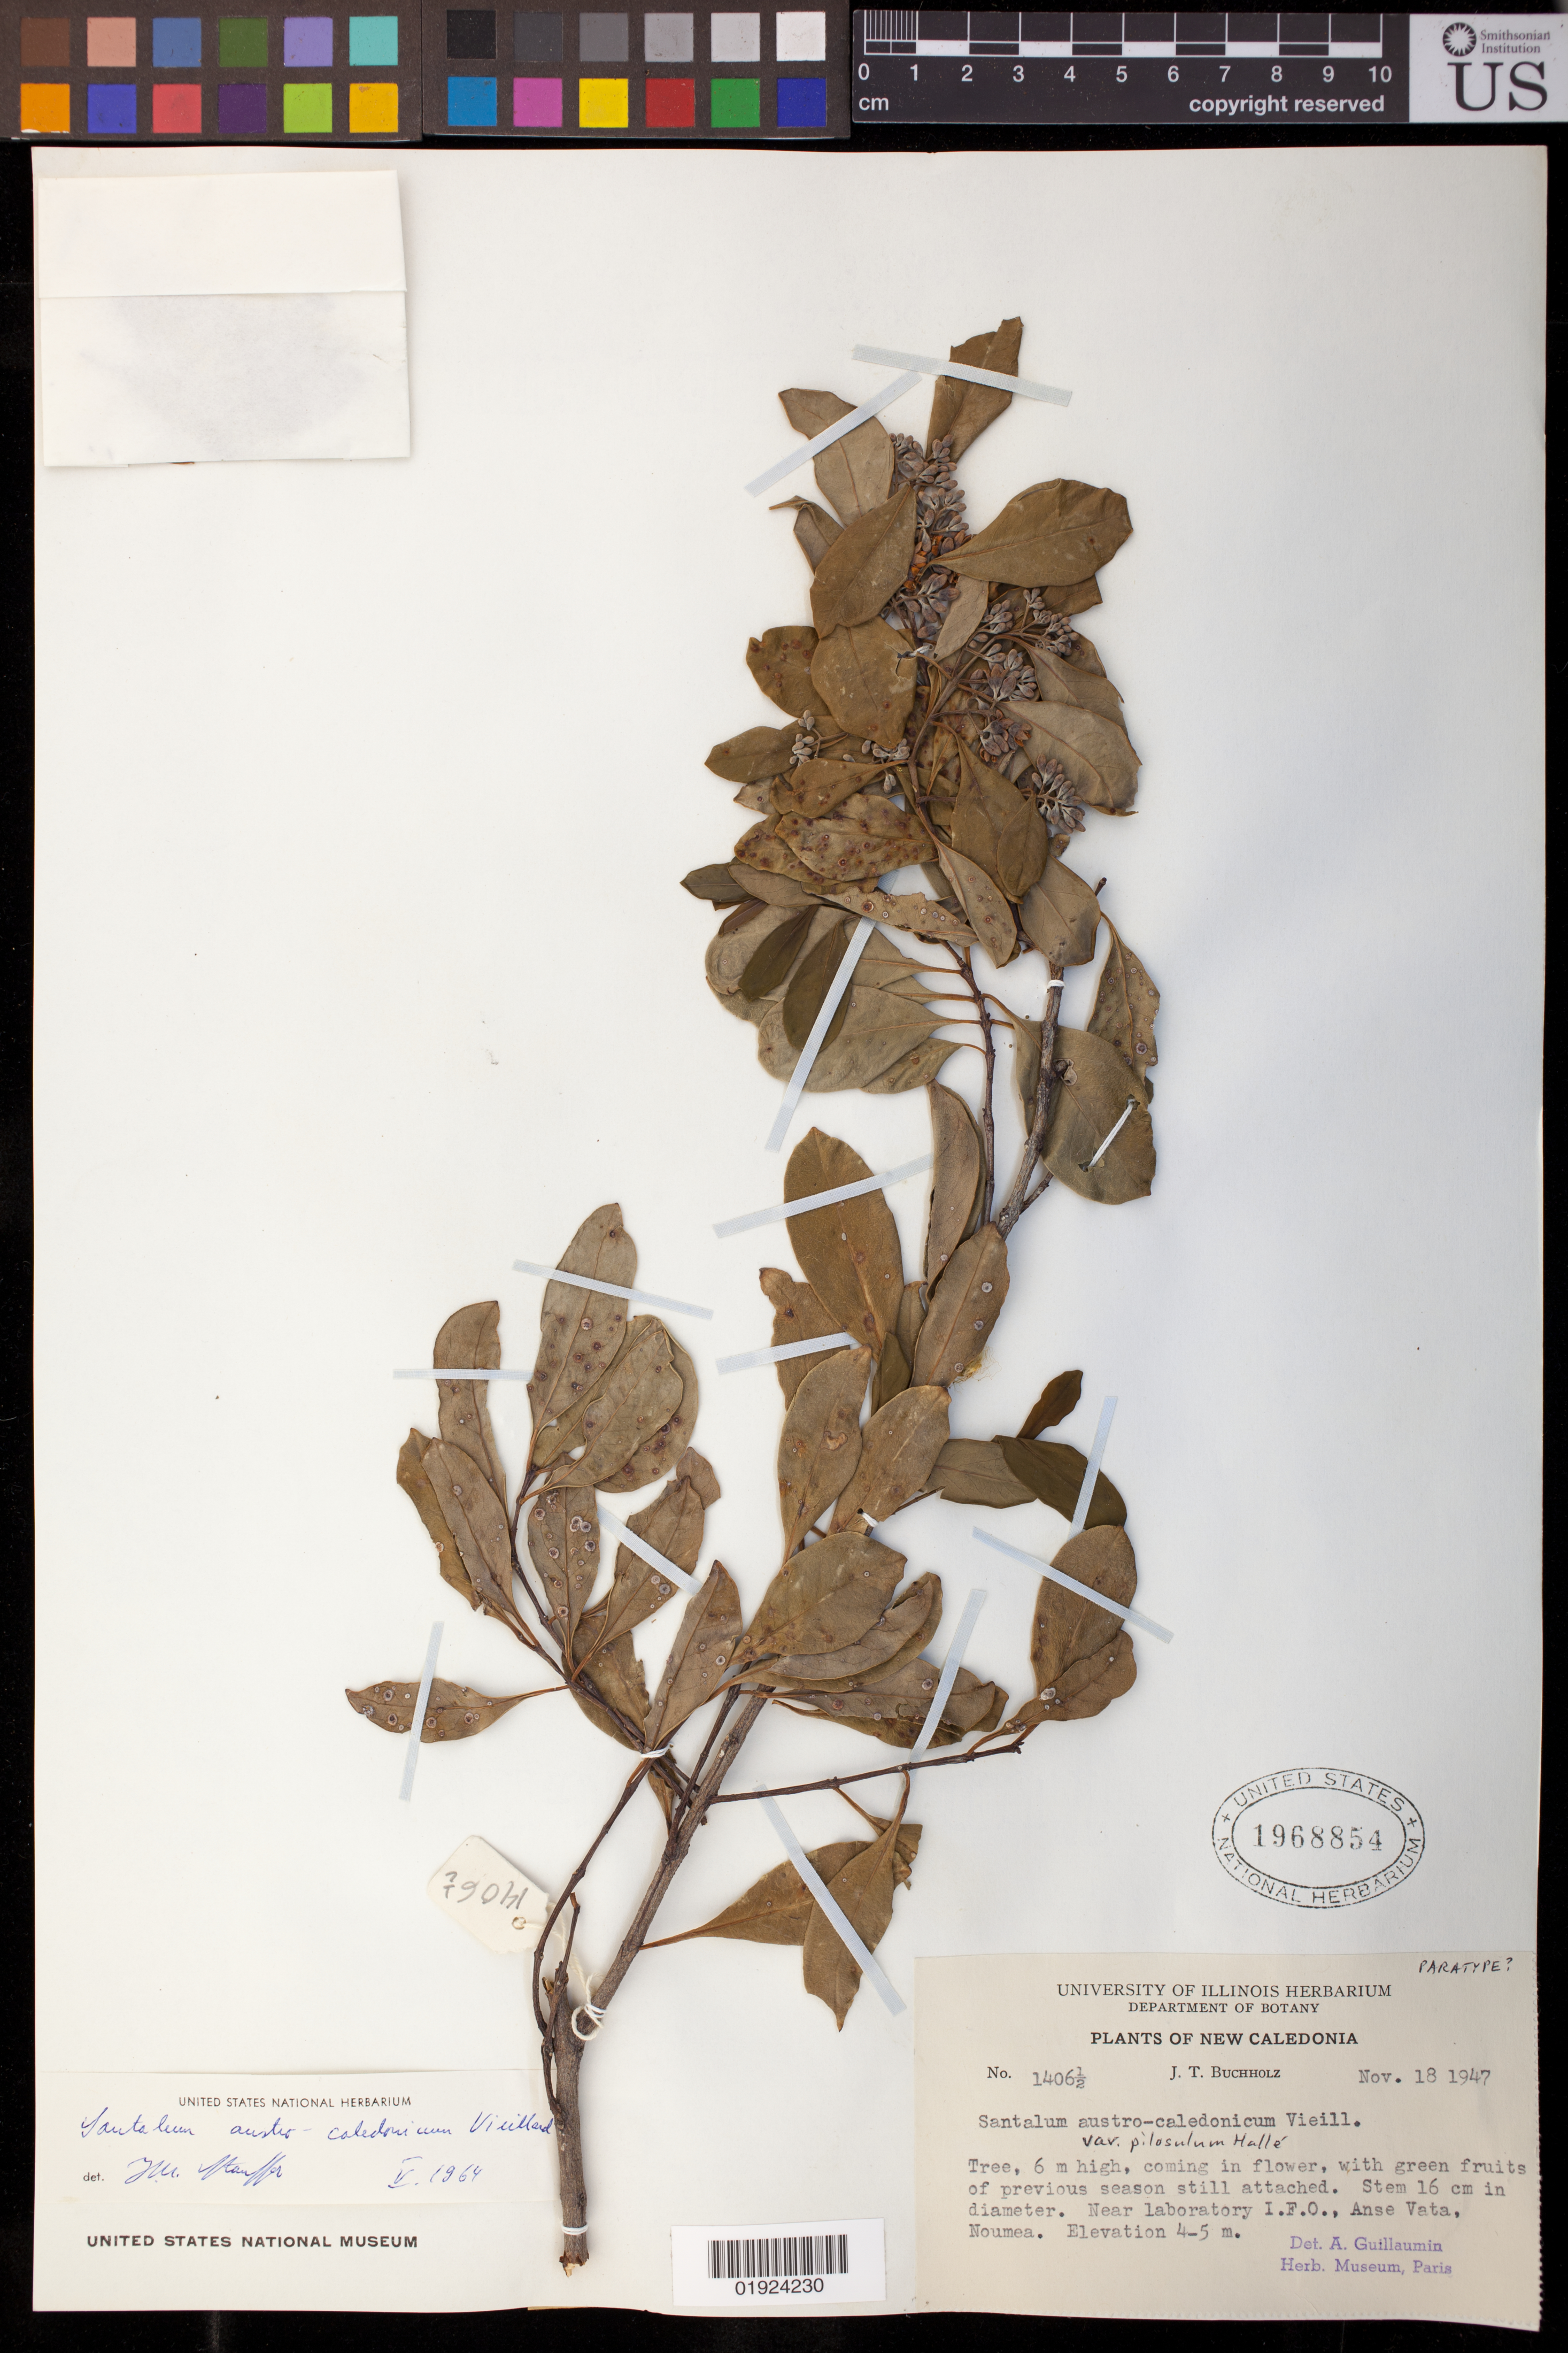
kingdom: Plantae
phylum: Tracheophyta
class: Magnoliopsida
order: Santalales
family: Santalaceae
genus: Santalum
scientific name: Santalum austrocaledonicum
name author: Vieill.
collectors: J. T. Buchholz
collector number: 1406 1/2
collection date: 1947-11-18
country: New Caledonia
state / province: South Province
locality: Near laboratory I.F.O., Anse Vata, Noumea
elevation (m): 4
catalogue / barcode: US 1968854